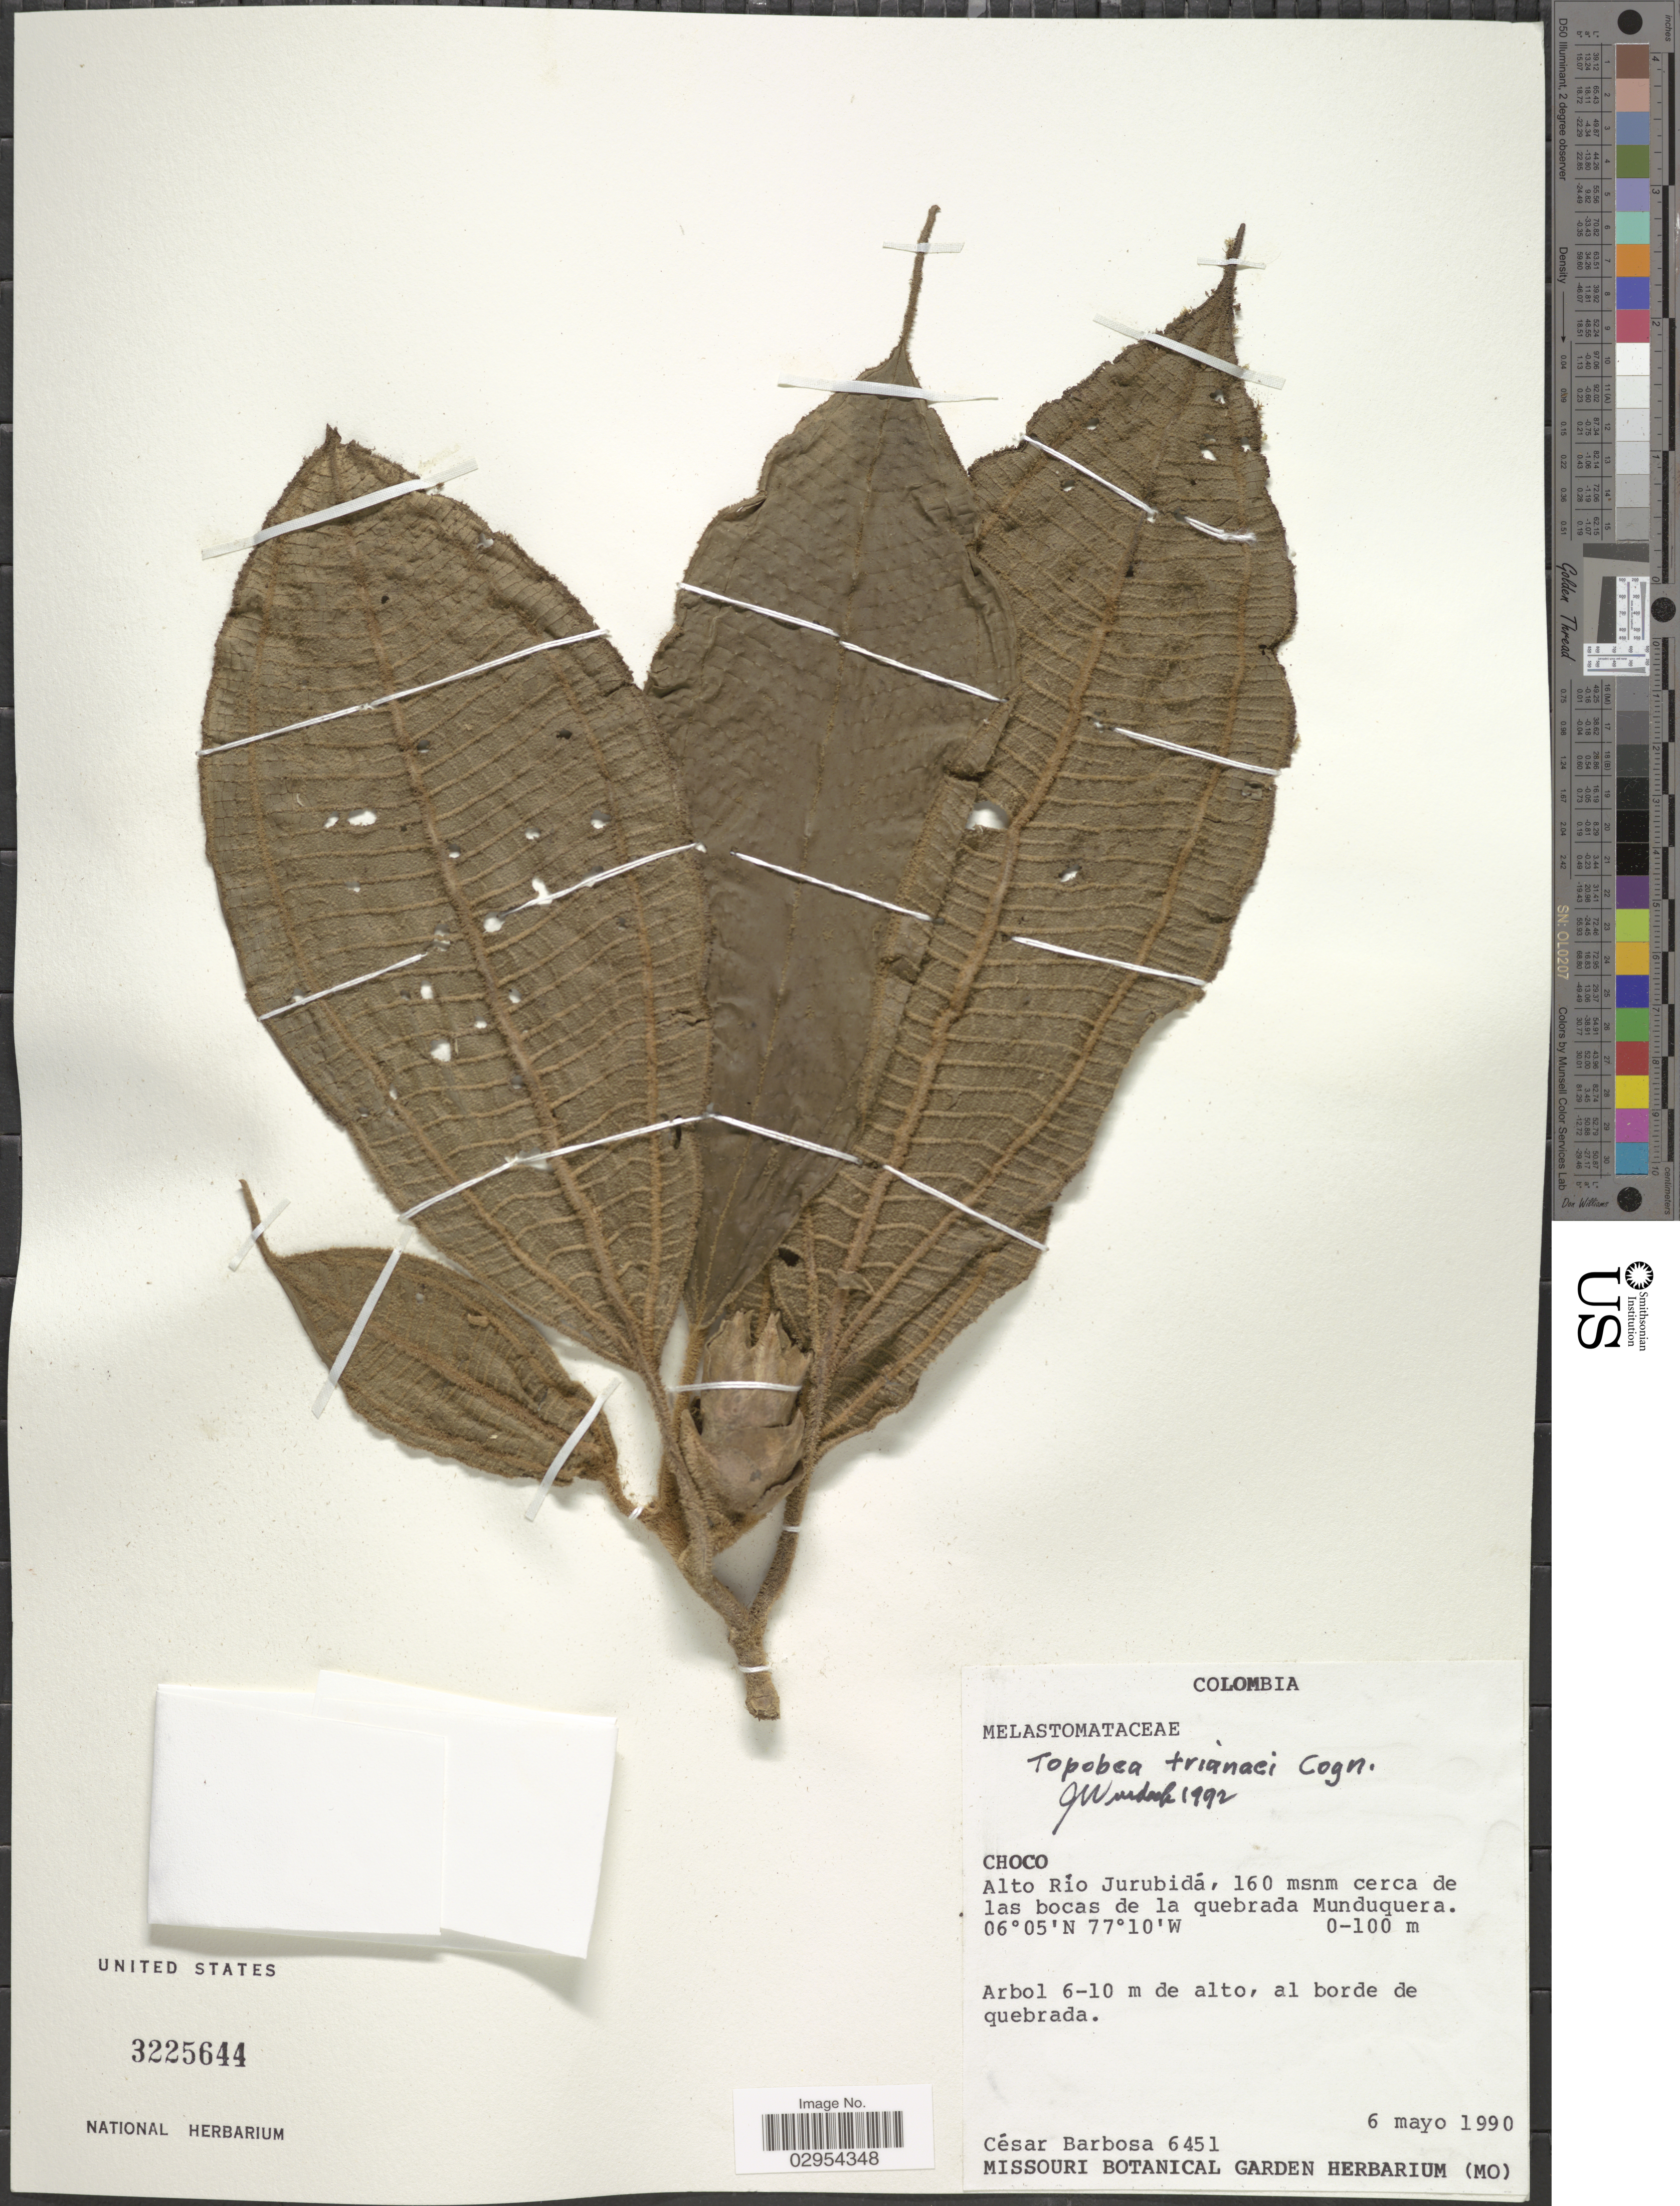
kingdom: Plantae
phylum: Tracheophyta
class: Magnoliopsida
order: Myrtales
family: Melastomataceae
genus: Topobea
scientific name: Topobea trianaei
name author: Cogn. in A. DC.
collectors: C. E. Barbosa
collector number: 6451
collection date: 1990-05-06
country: Colombia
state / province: Chocó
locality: Alto Río Jurubidá, 160 msnm cerca de las bocas de la quebrada Munduquera.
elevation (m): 0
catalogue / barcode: US 3225644